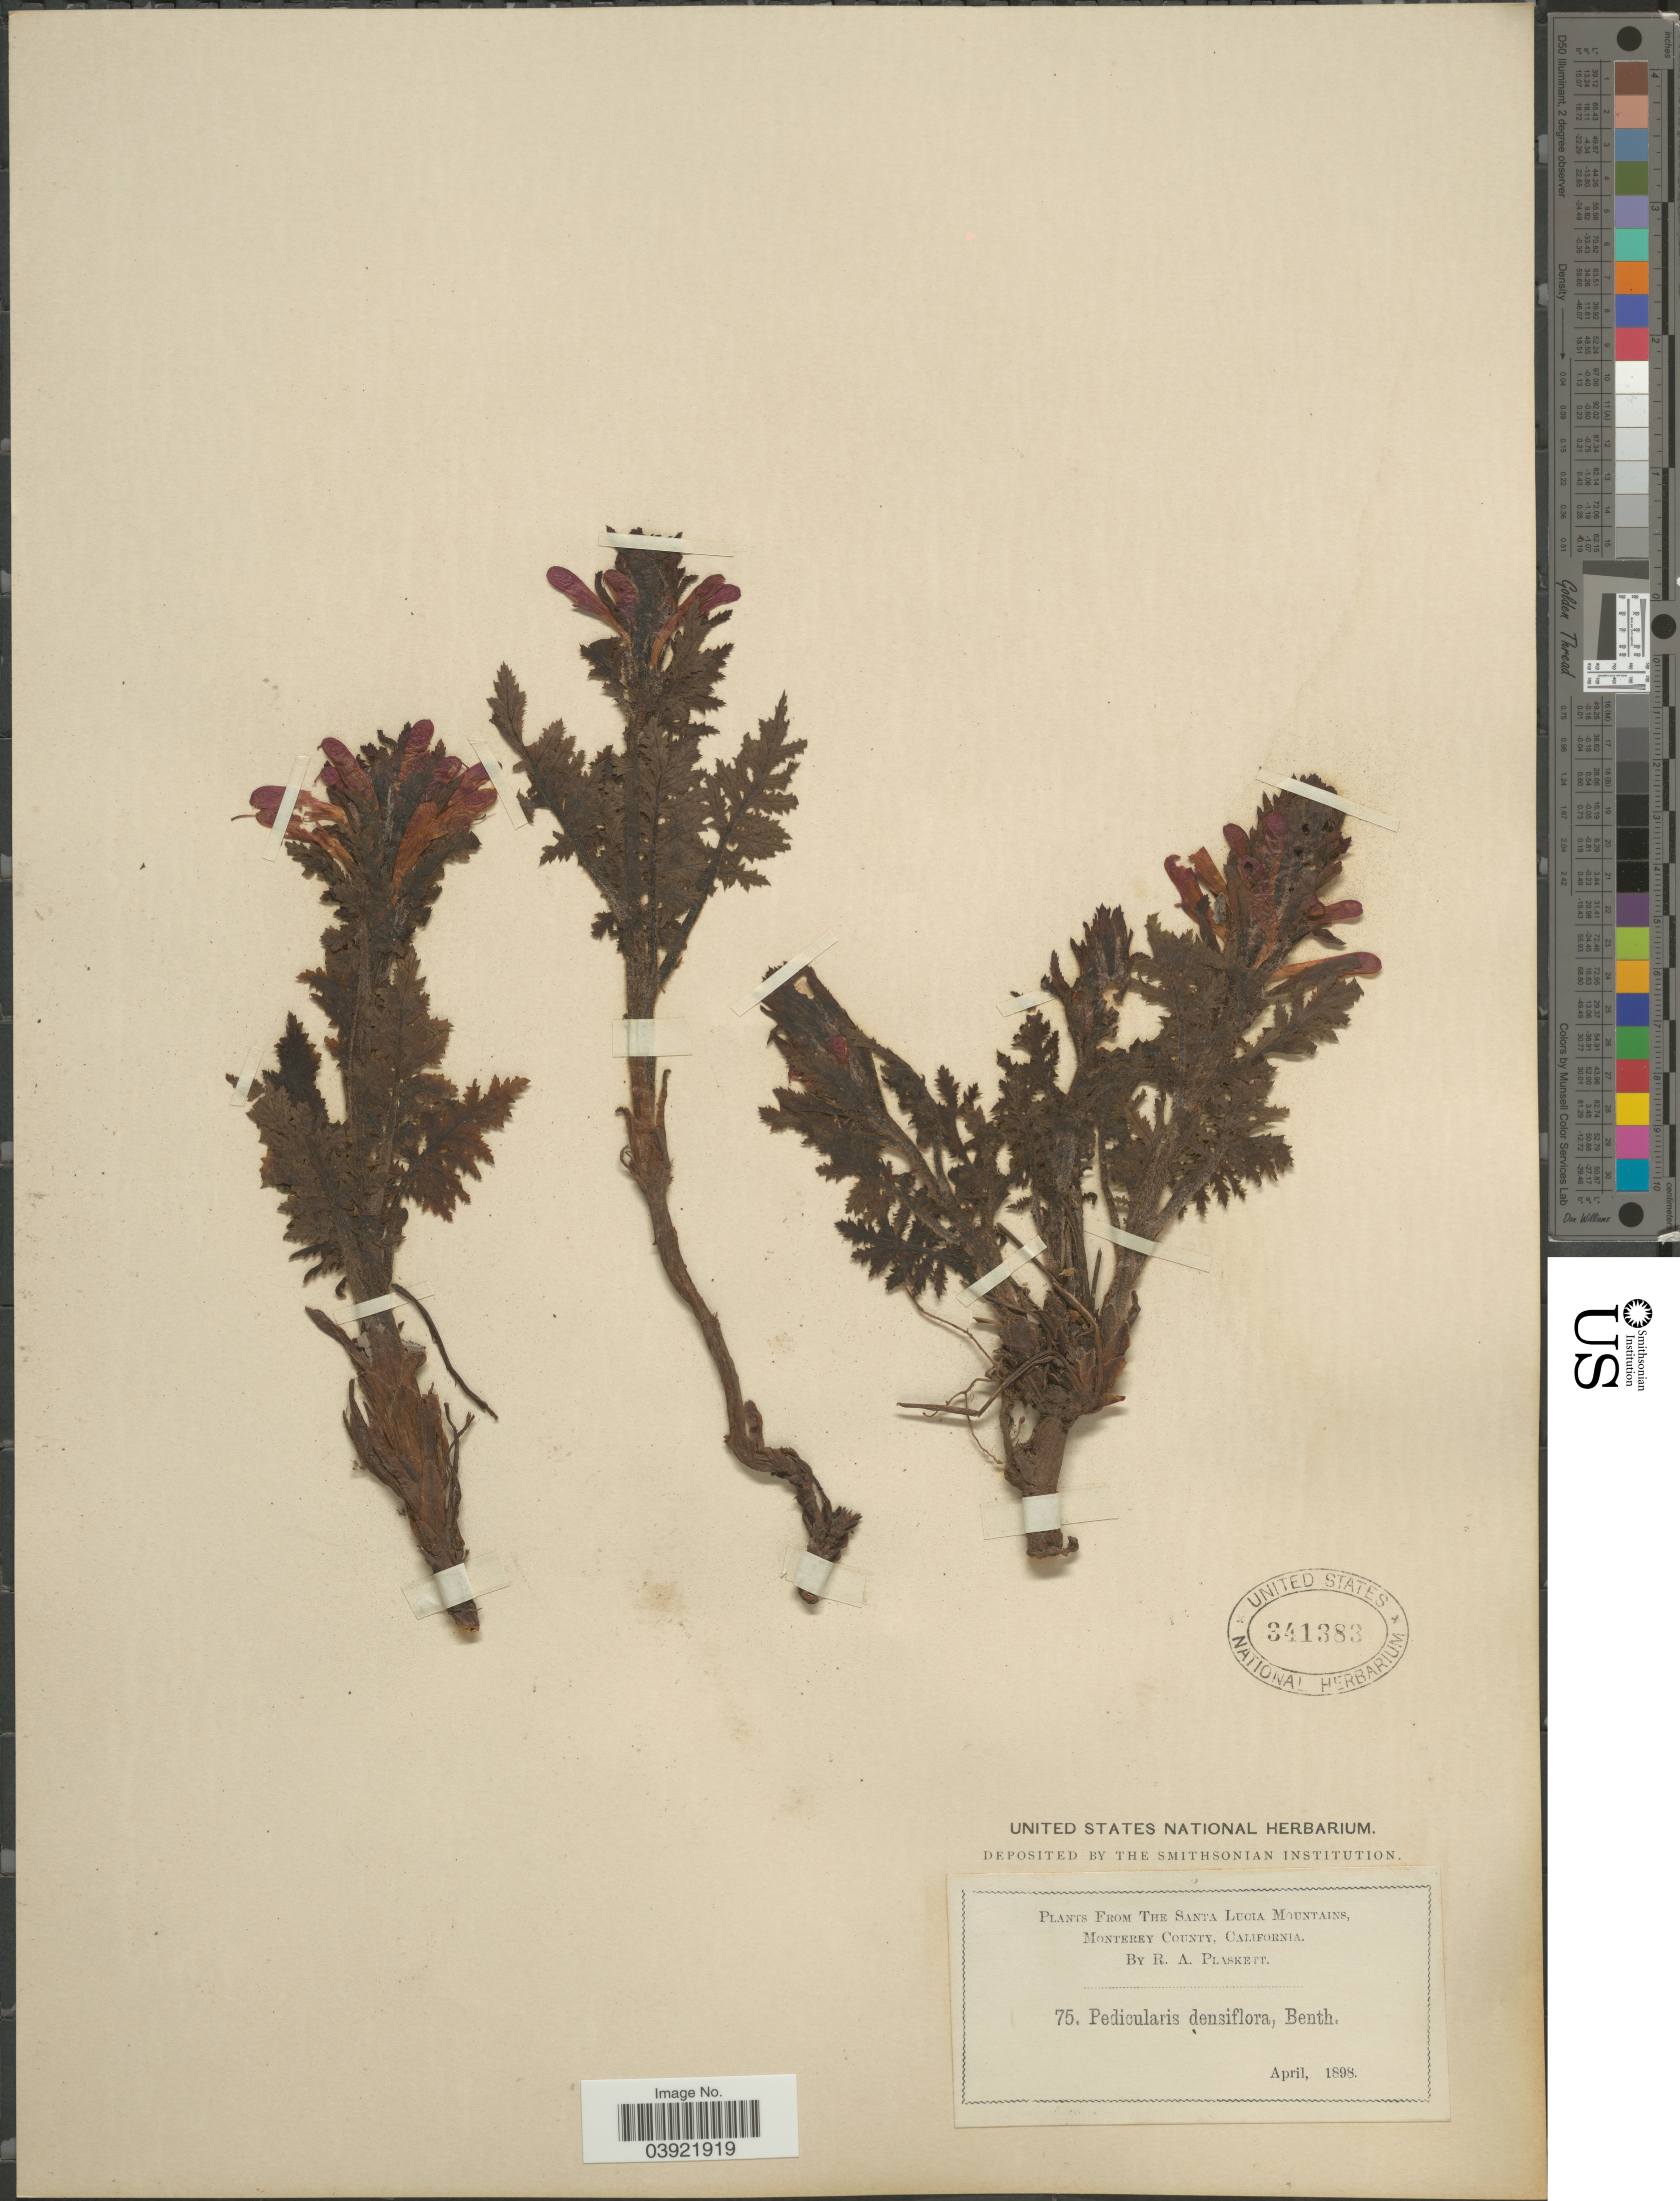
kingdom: Plantae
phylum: Tracheophyta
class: Magnoliopsida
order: Lamiales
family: Orobanchaceae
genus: Pedicularis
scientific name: Pedicularis densiflora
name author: Benth.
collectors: R. Plaskett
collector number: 75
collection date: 1898-04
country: United States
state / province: California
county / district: Monterey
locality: The Santa Lucia Mountains, Monterey County.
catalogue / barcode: US 341383